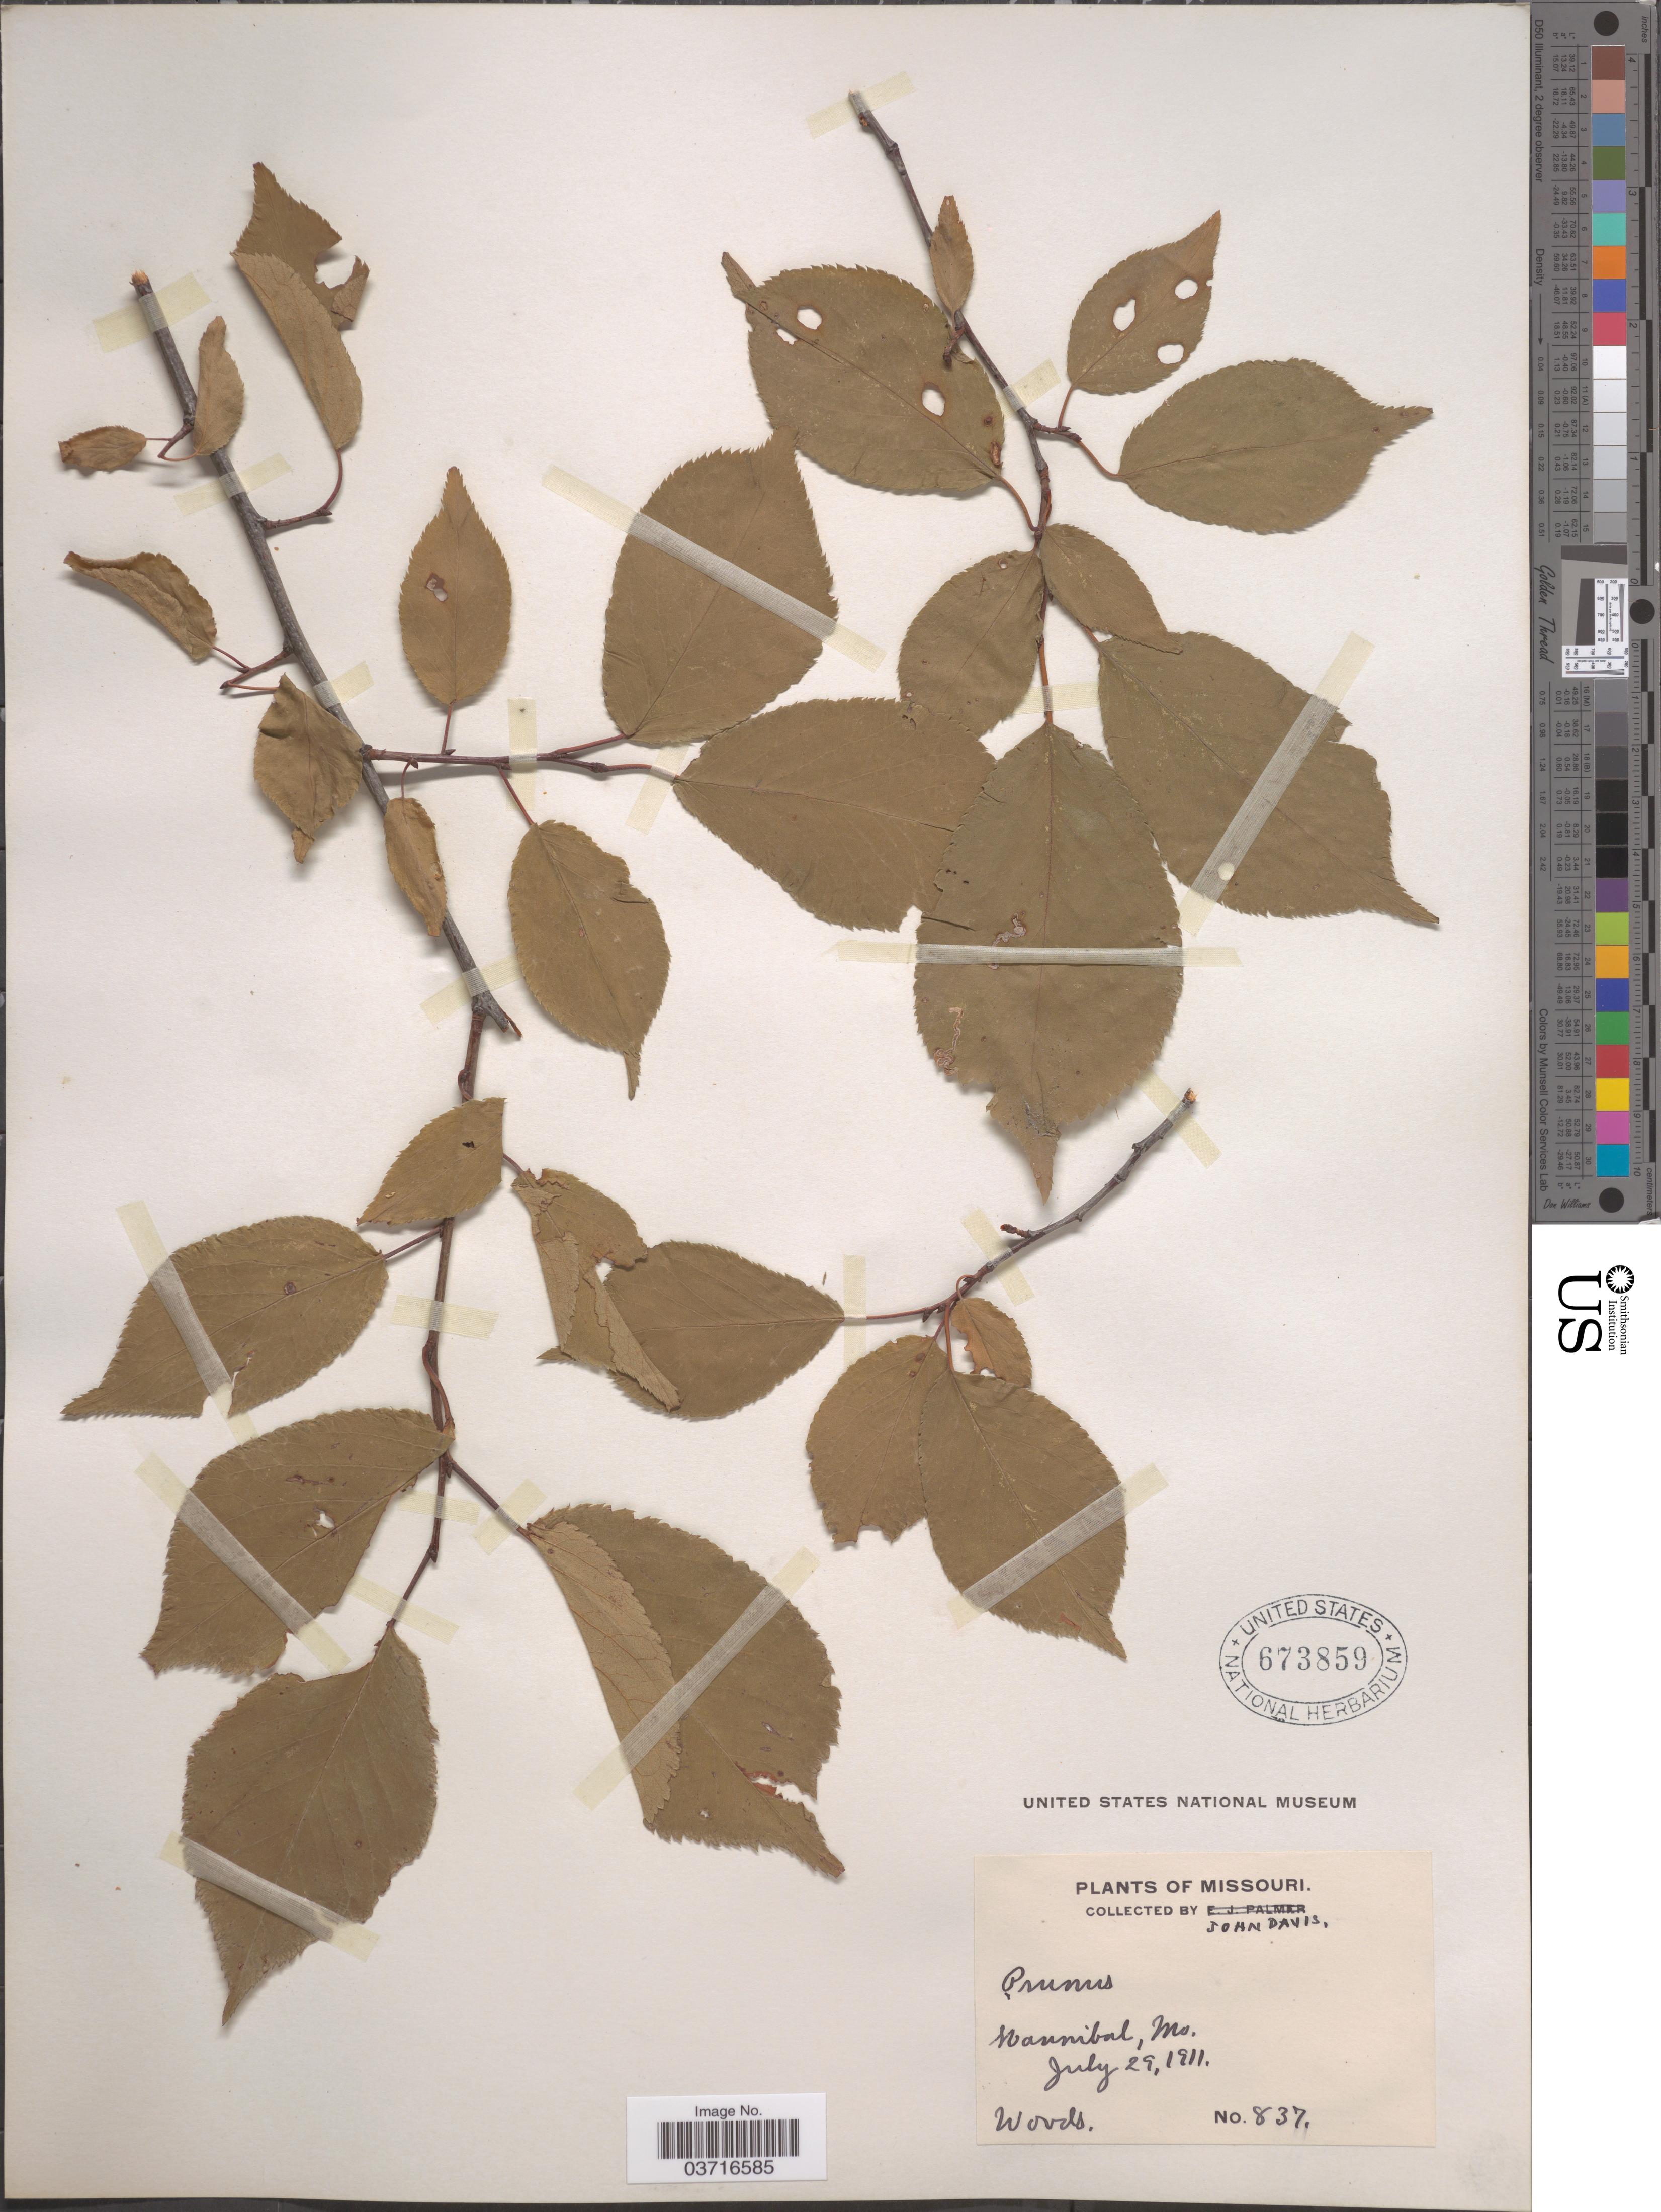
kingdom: Plantae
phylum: Tracheophyta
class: Magnoliopsida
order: Rosales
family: Rosaceae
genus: Prunus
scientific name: Prunus sp.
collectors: J. Davis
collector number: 837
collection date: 1911-07-29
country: United States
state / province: Missouri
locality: Hannibal.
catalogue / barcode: US 673859